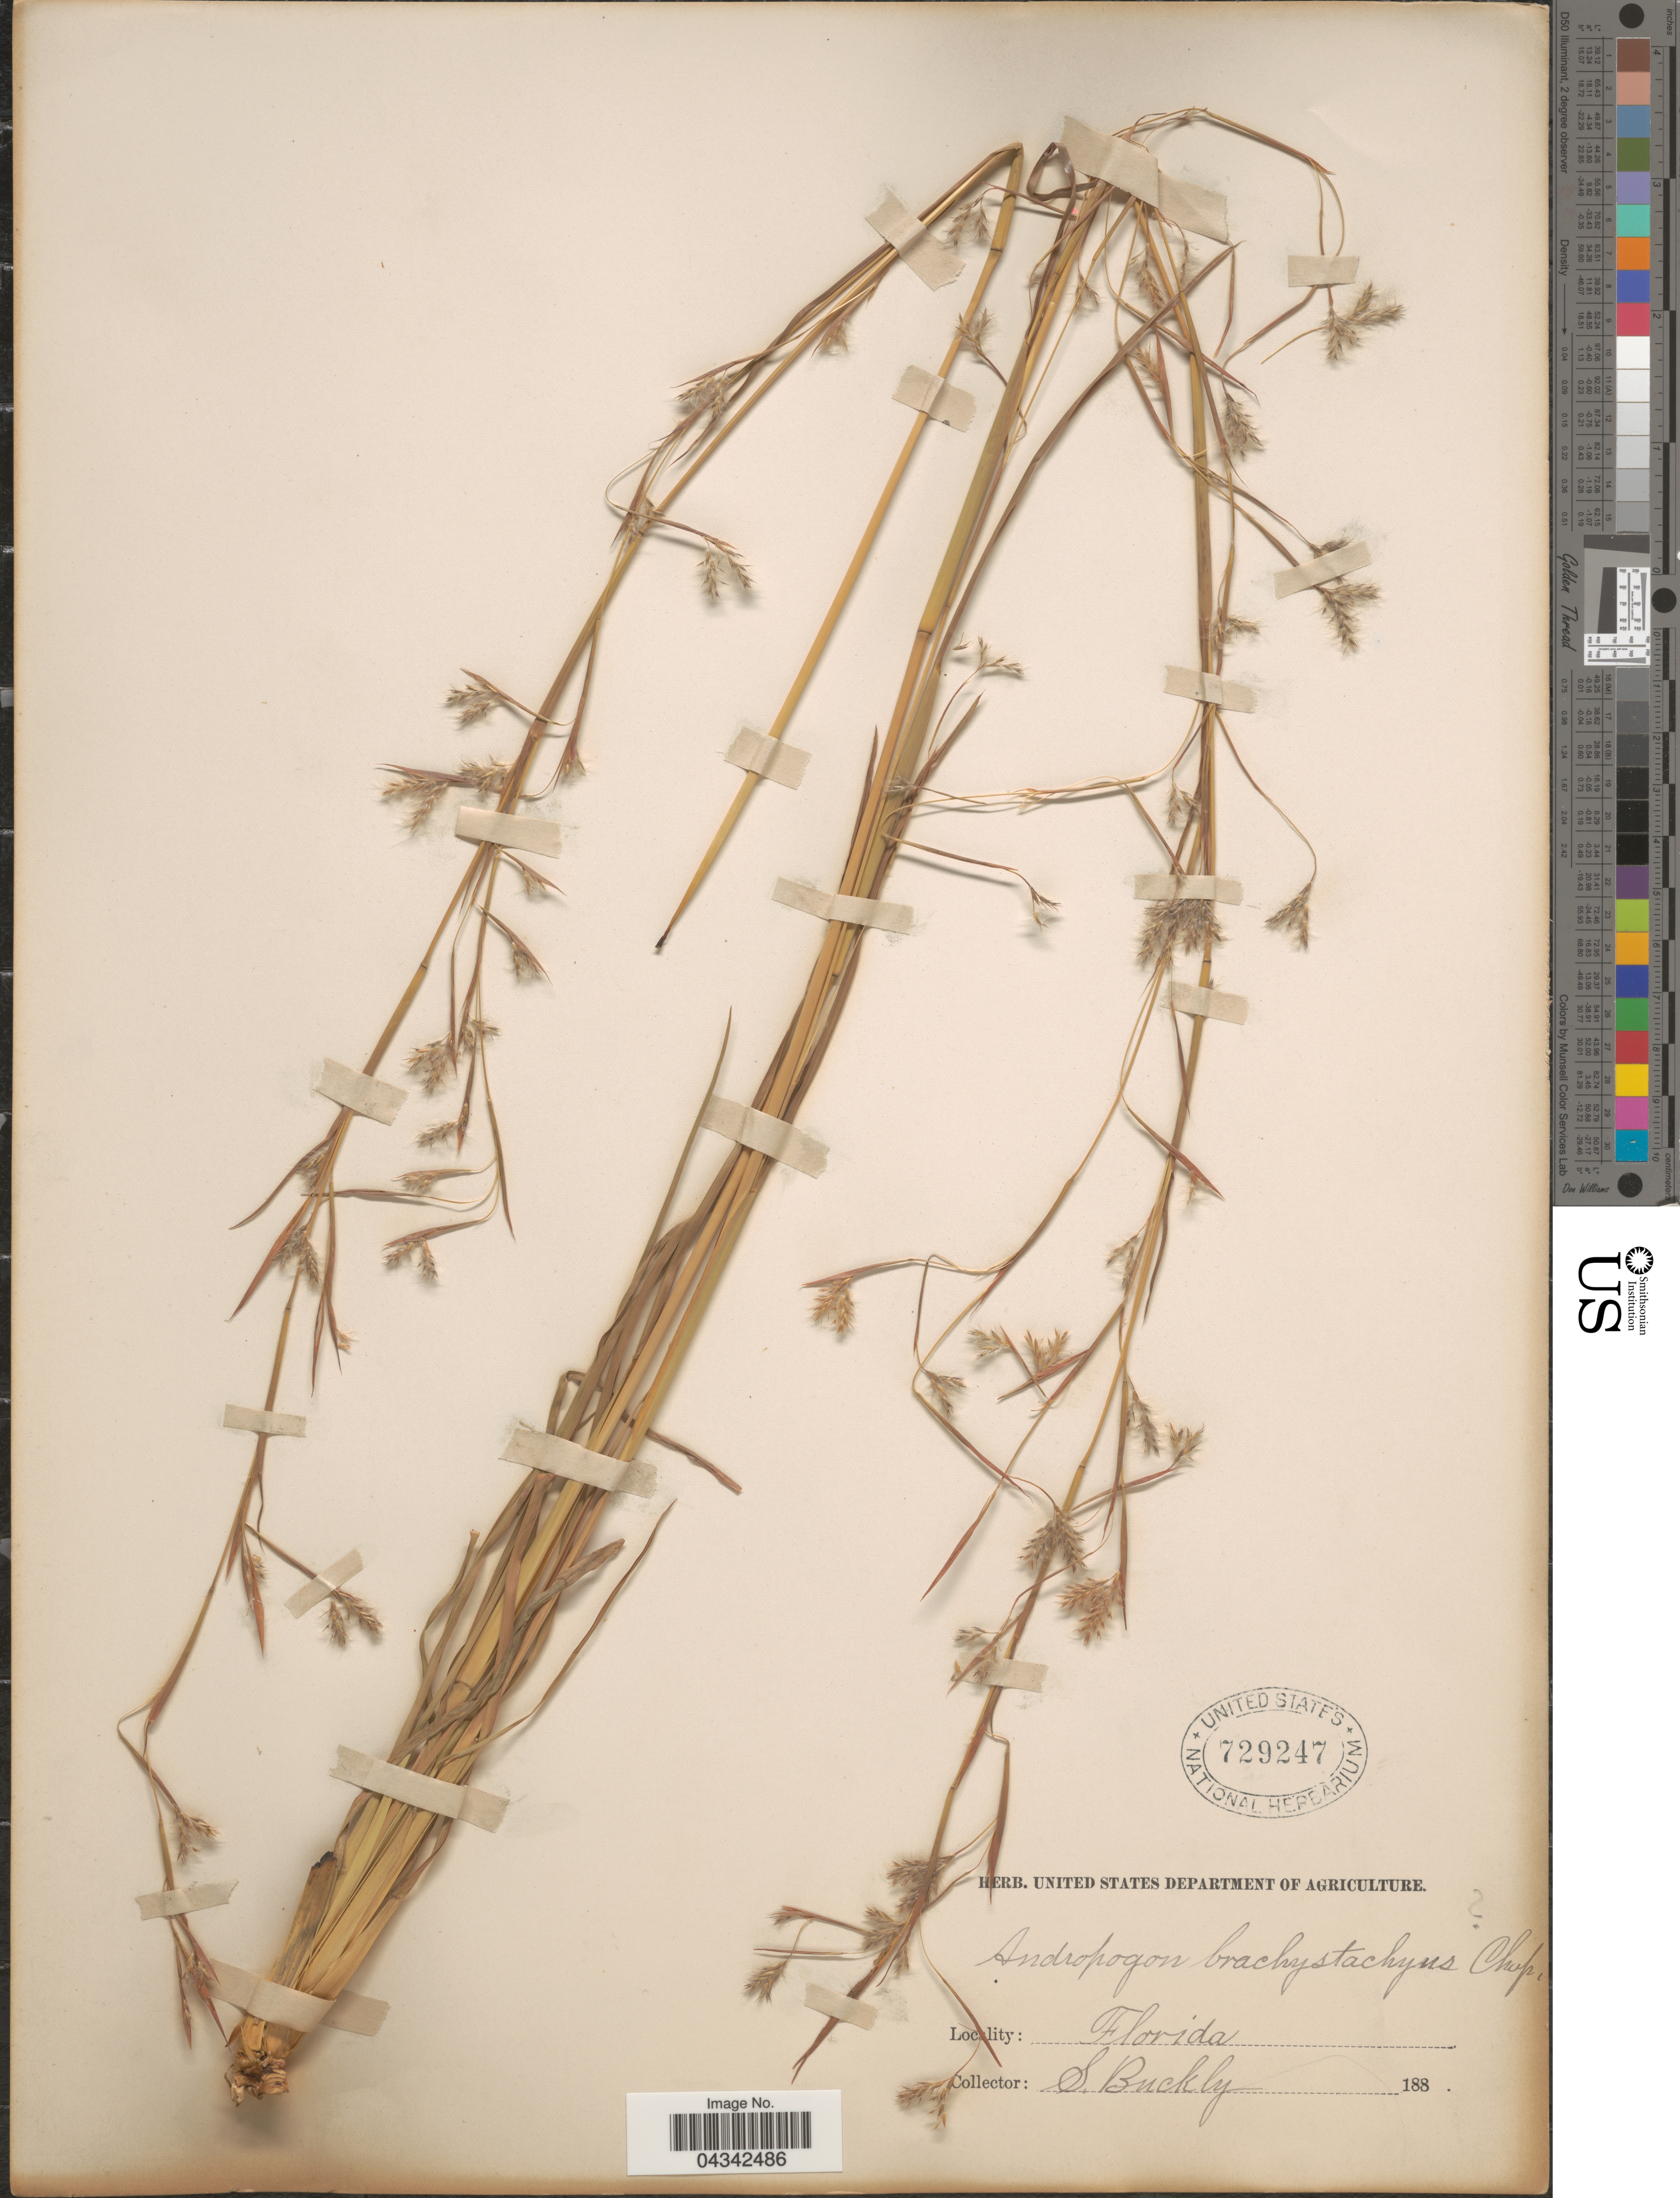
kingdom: Plantae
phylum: Tracheophyta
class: Liliopsida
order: Poales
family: Poaceae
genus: Andropogon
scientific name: Andropogon brachystachyus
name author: Chapm.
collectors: S. B. Buckley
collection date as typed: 188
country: United States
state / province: Florida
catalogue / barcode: US 729247